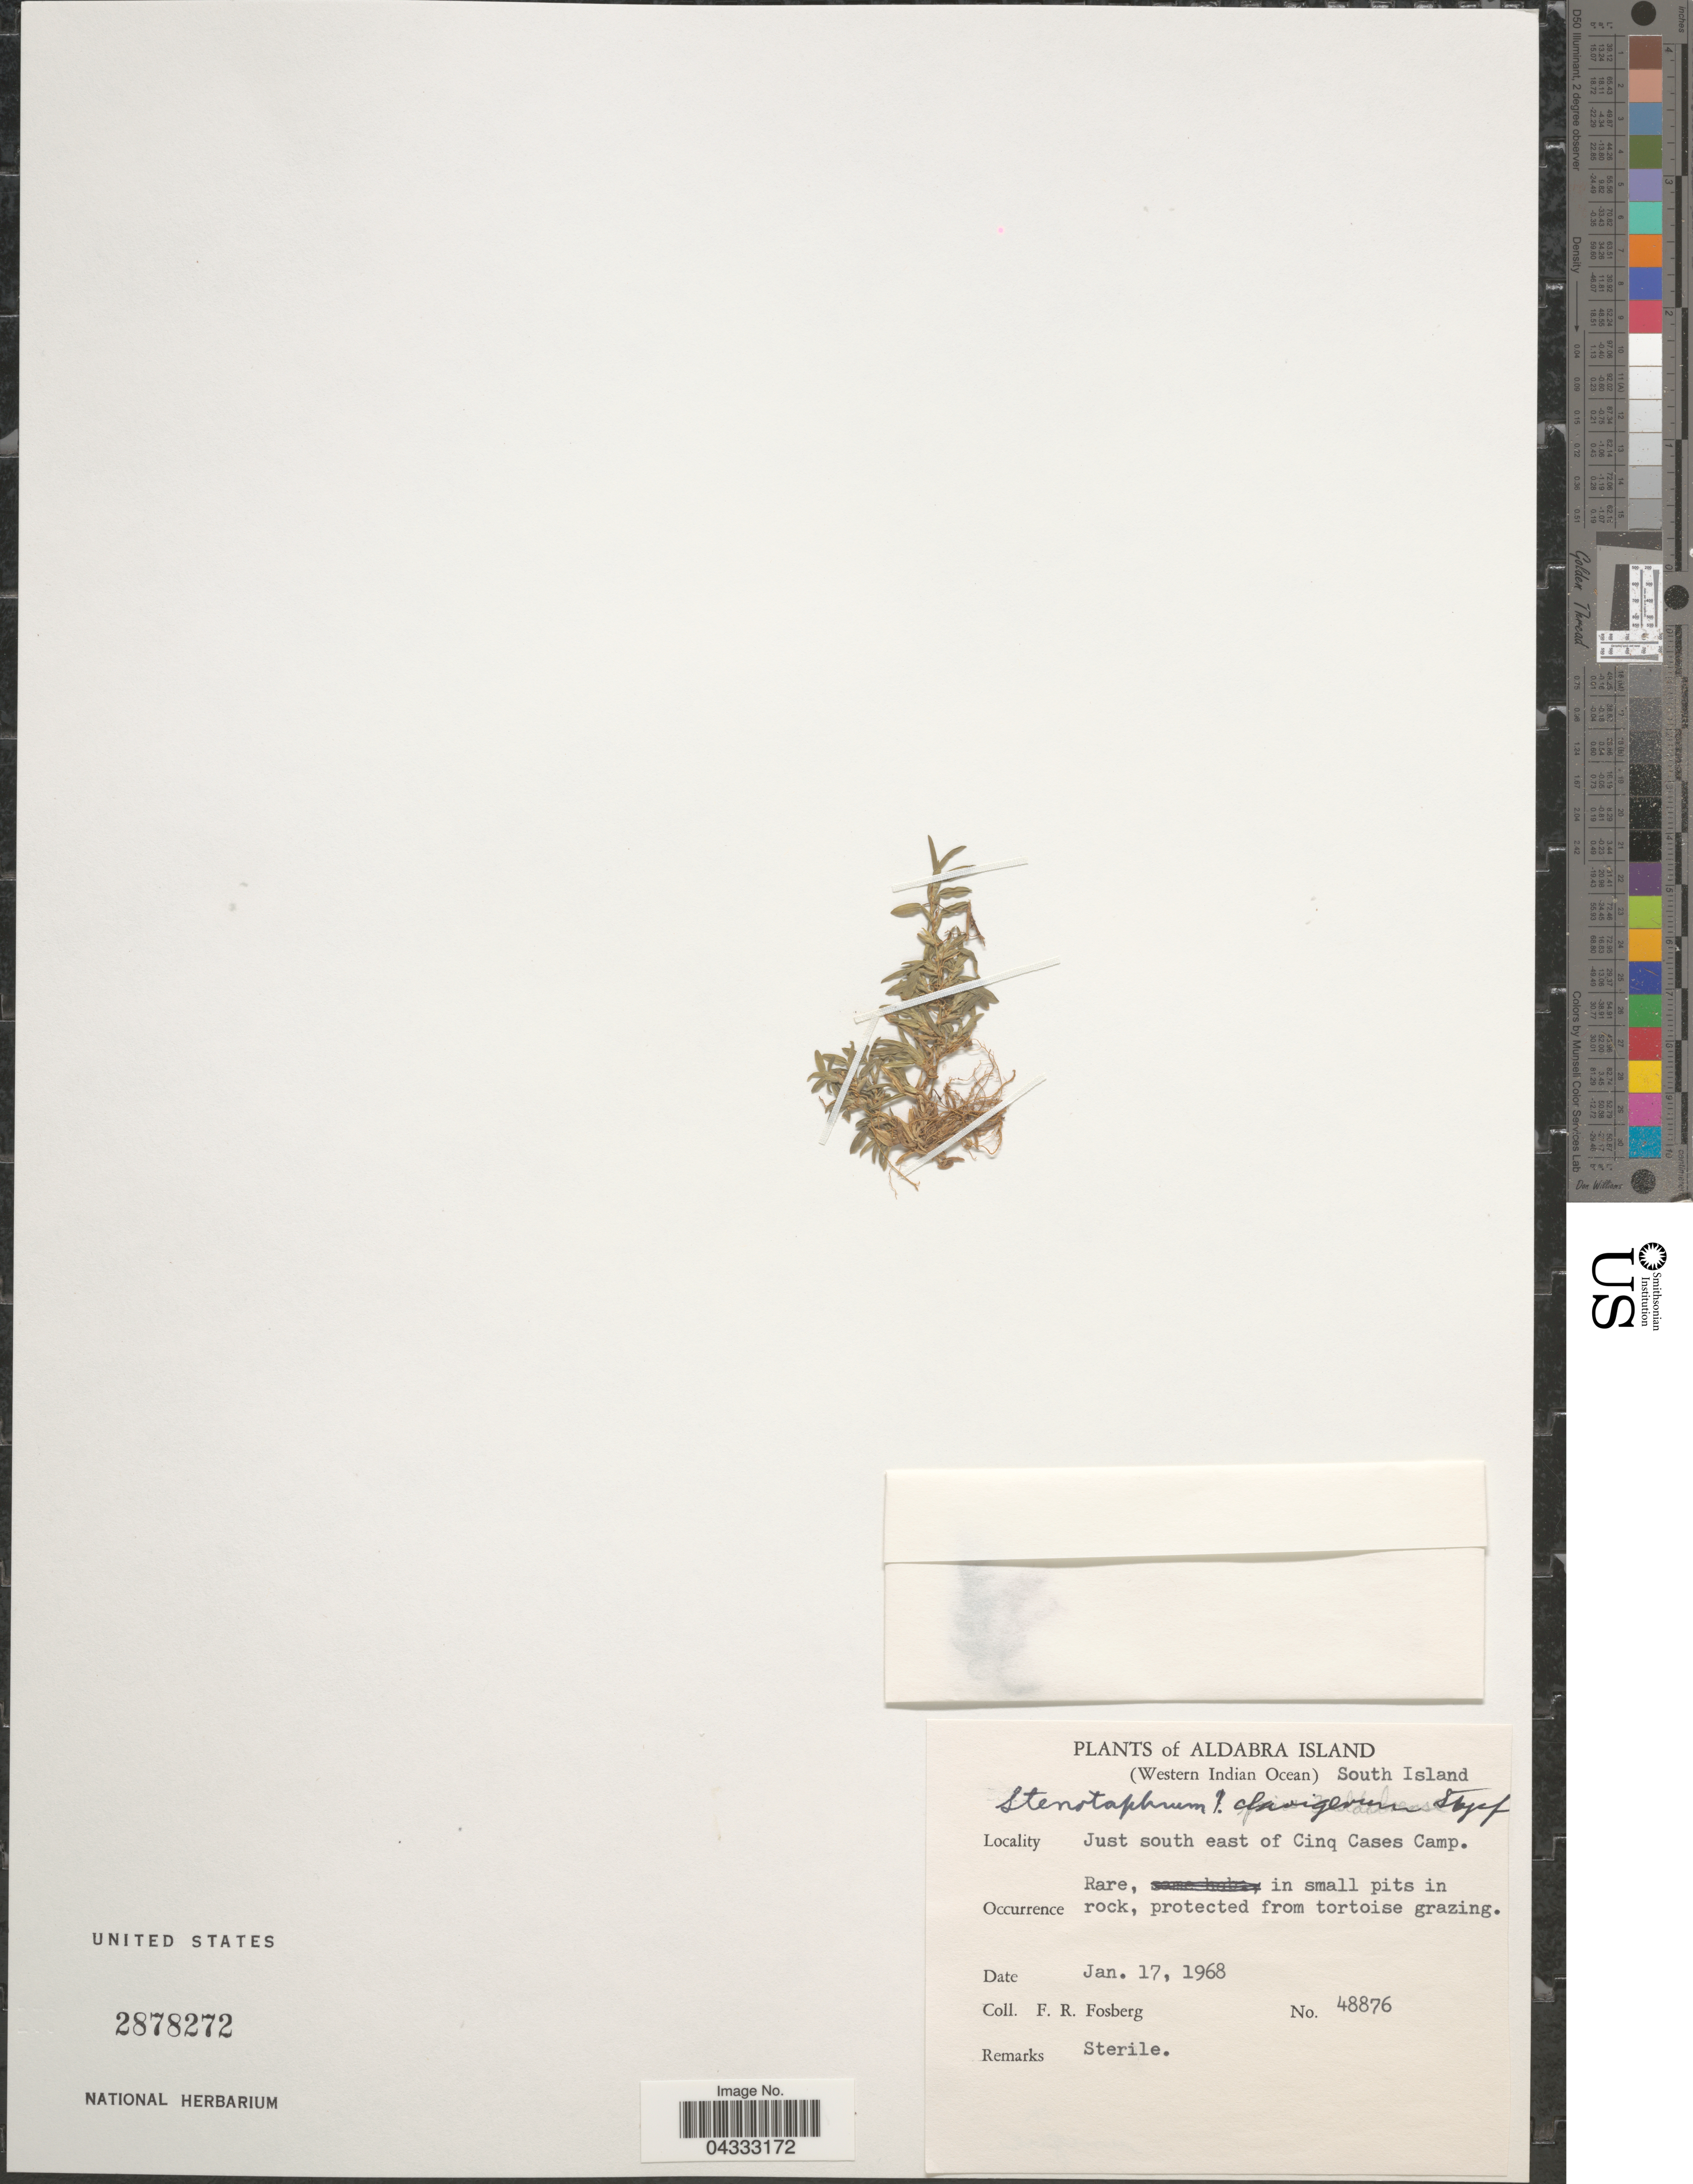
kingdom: Plantae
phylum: Tracheophyta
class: Liliopsida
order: Poales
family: Poaceae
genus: Stenotaphrum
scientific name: Stenotaphrum clavigerum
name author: Stapf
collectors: F. R. Fosberg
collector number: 48876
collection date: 1968-01-17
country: Seychelles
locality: Aldabra Island. (Western Indian Ocean). South Island. Just south east of Cinq Cases Camp.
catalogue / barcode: US 2878272